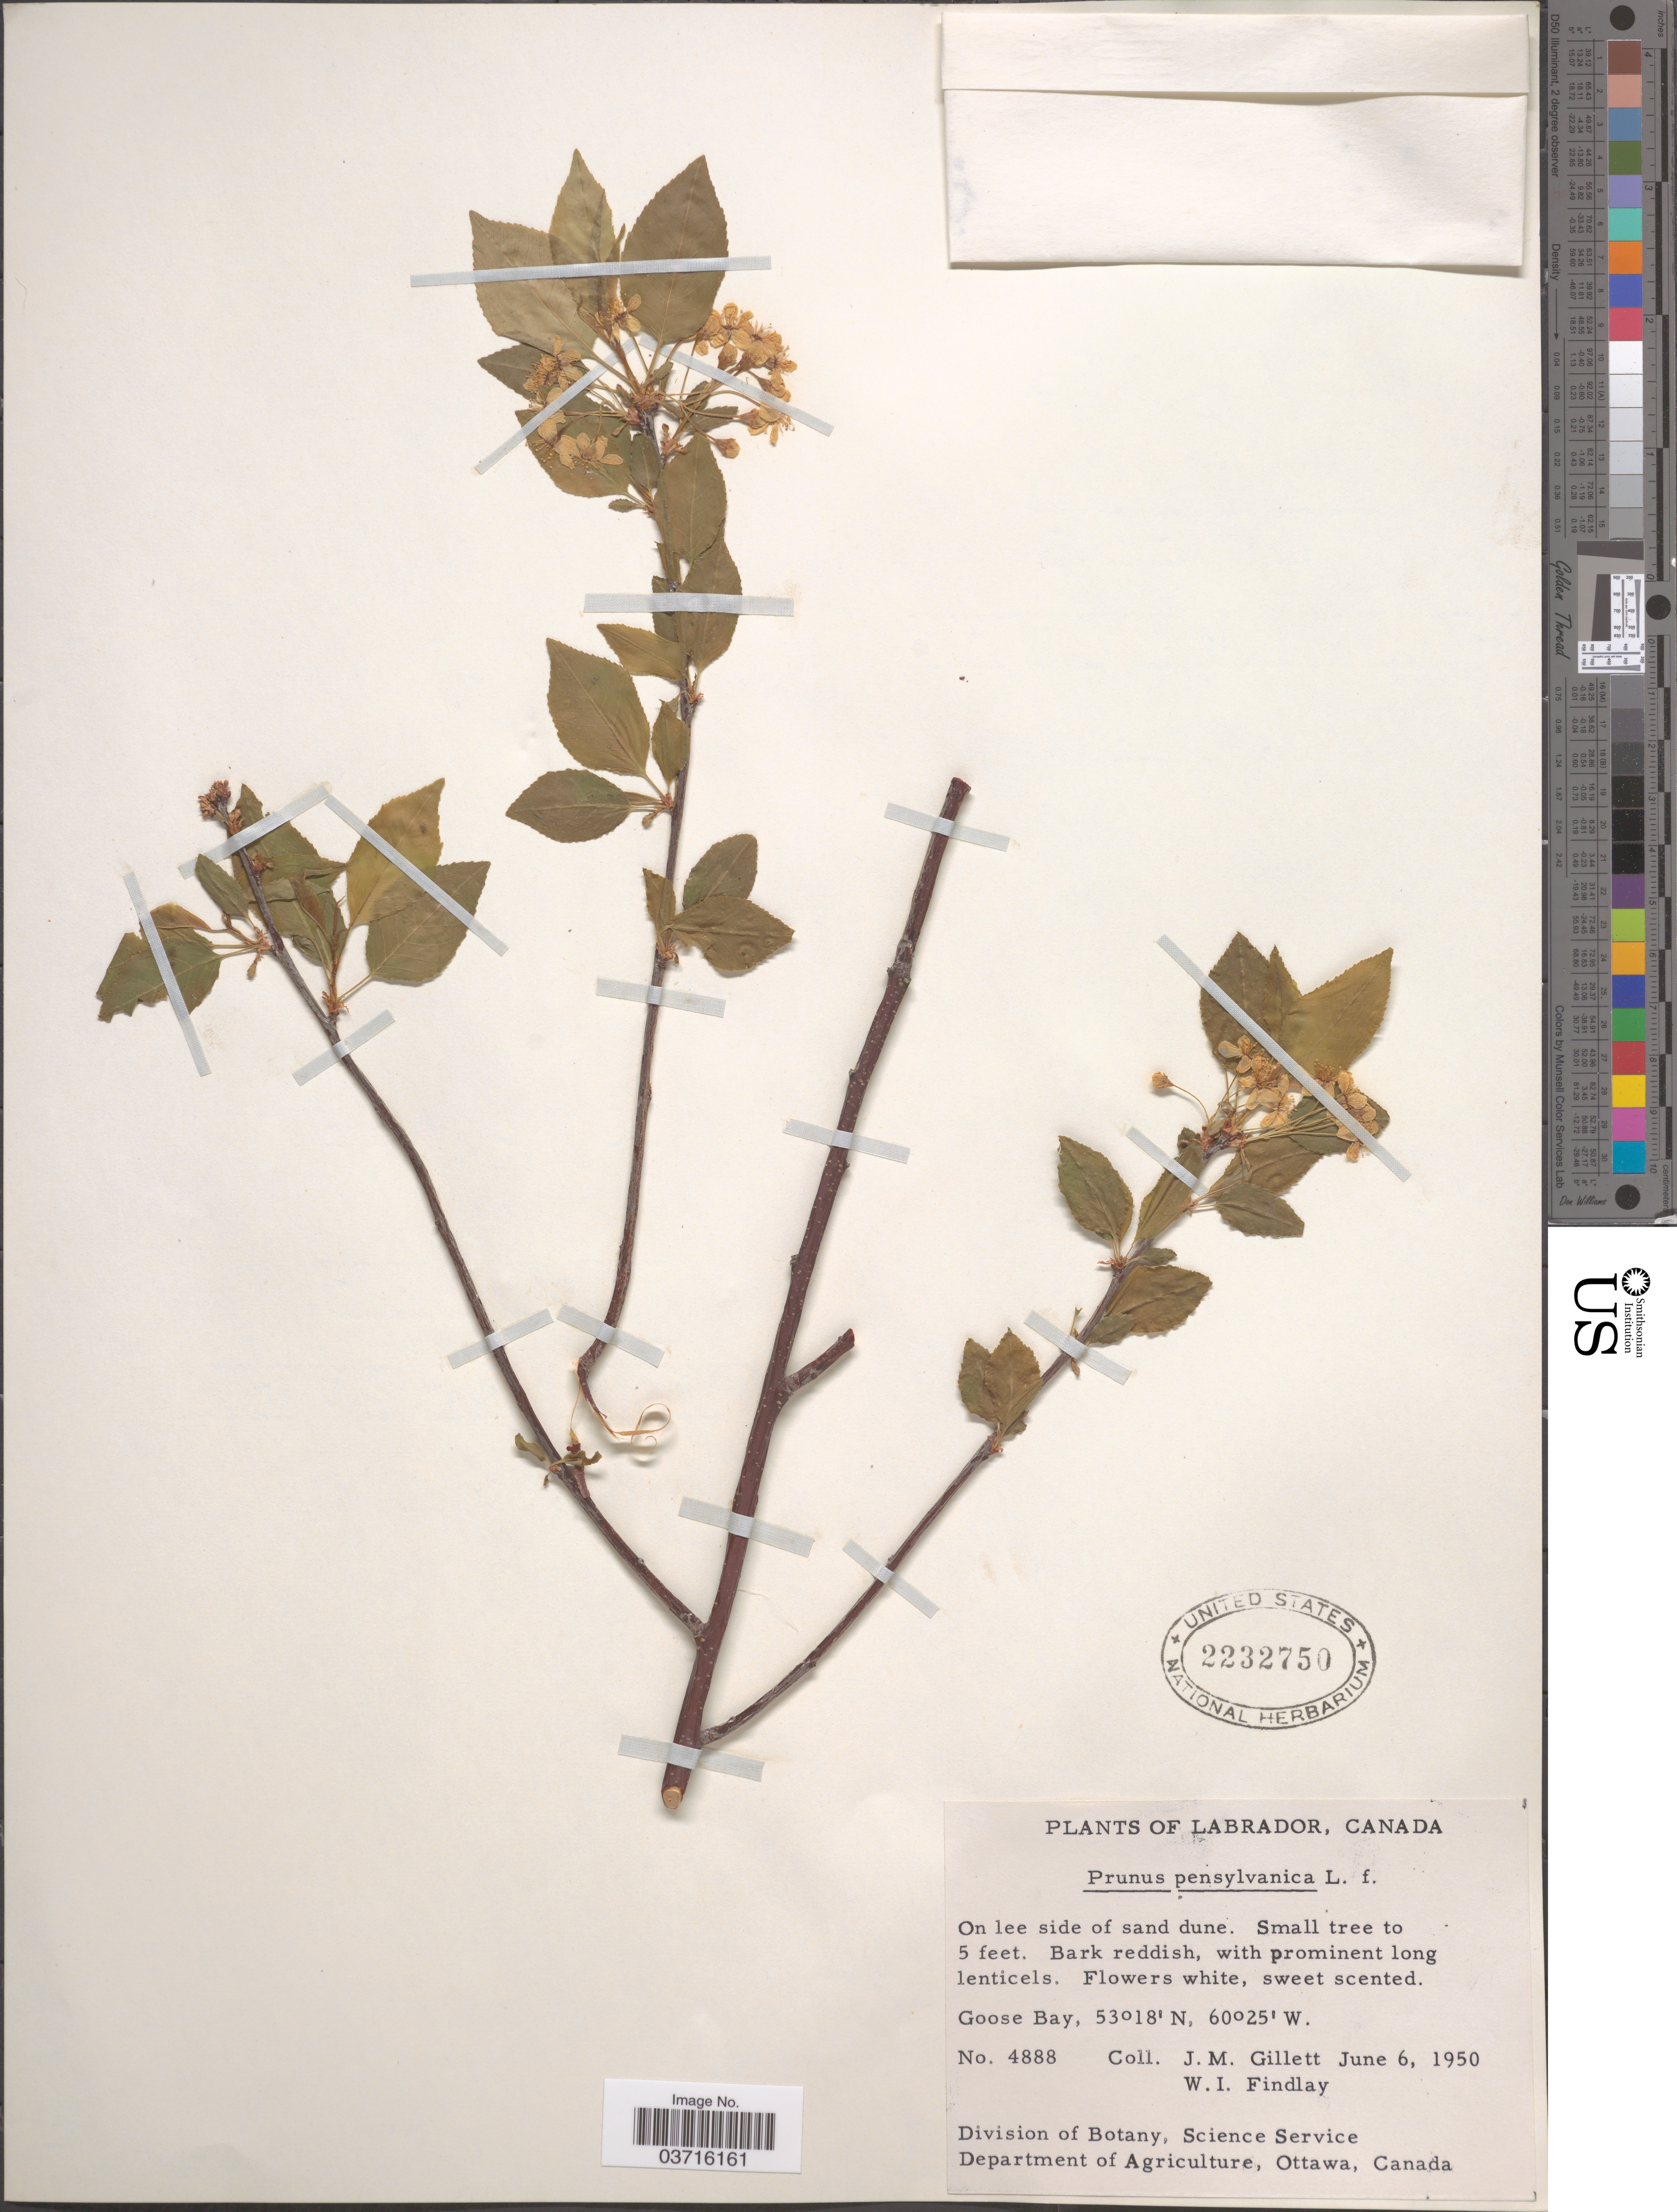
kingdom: Plantae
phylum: Tracheophyta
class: Magnoliopsida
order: Rosales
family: Rosaceae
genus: Prunus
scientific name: Prunus pensylvanica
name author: L. f.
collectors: J. M. Gillett & W. Findlay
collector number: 4888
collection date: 1950-06-06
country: Canada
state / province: Newfoundland and Labrador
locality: Labrador. Goose Bay.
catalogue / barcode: US 2232750